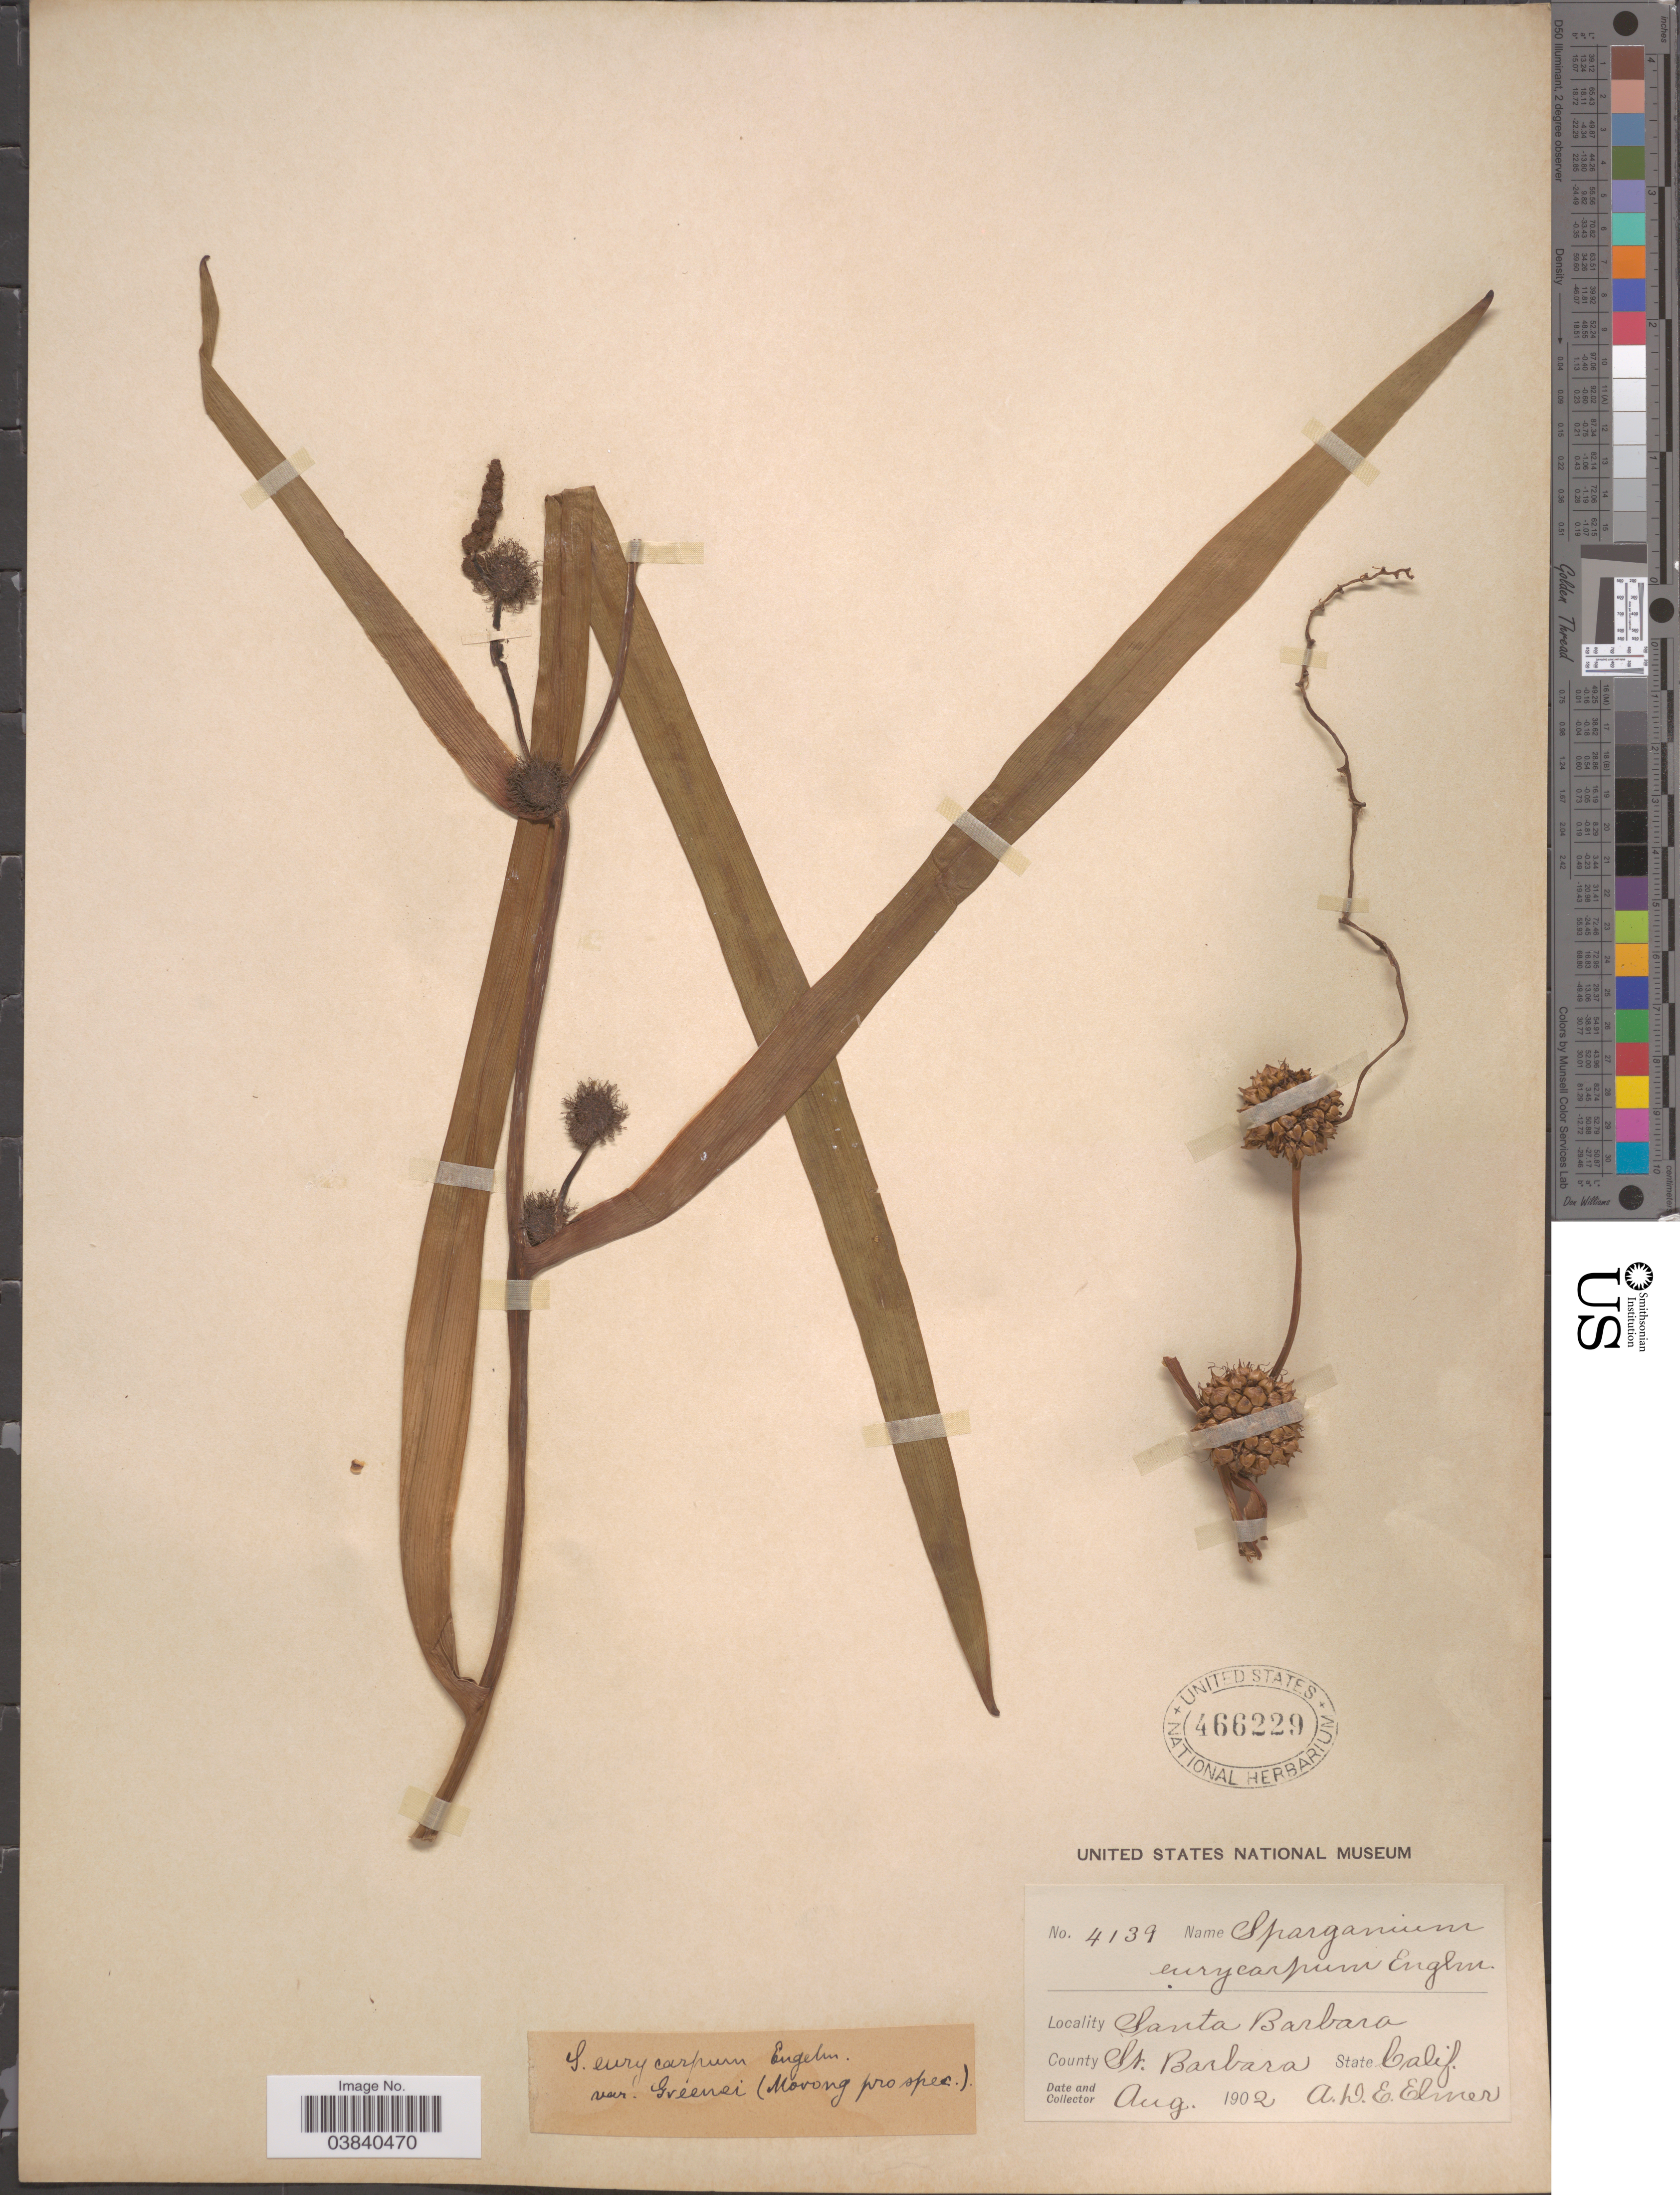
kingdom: Plantae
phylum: Tracheophyta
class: Liliopsida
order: Poales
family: Typhaceae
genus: Sparganium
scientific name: Sparganium eurycarpum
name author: Engelm.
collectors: A. D. E. Elmer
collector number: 4139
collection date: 1902-08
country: United States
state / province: California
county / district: Santa Barbara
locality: Santa Barbara. County St. Barbara.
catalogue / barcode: US 466229